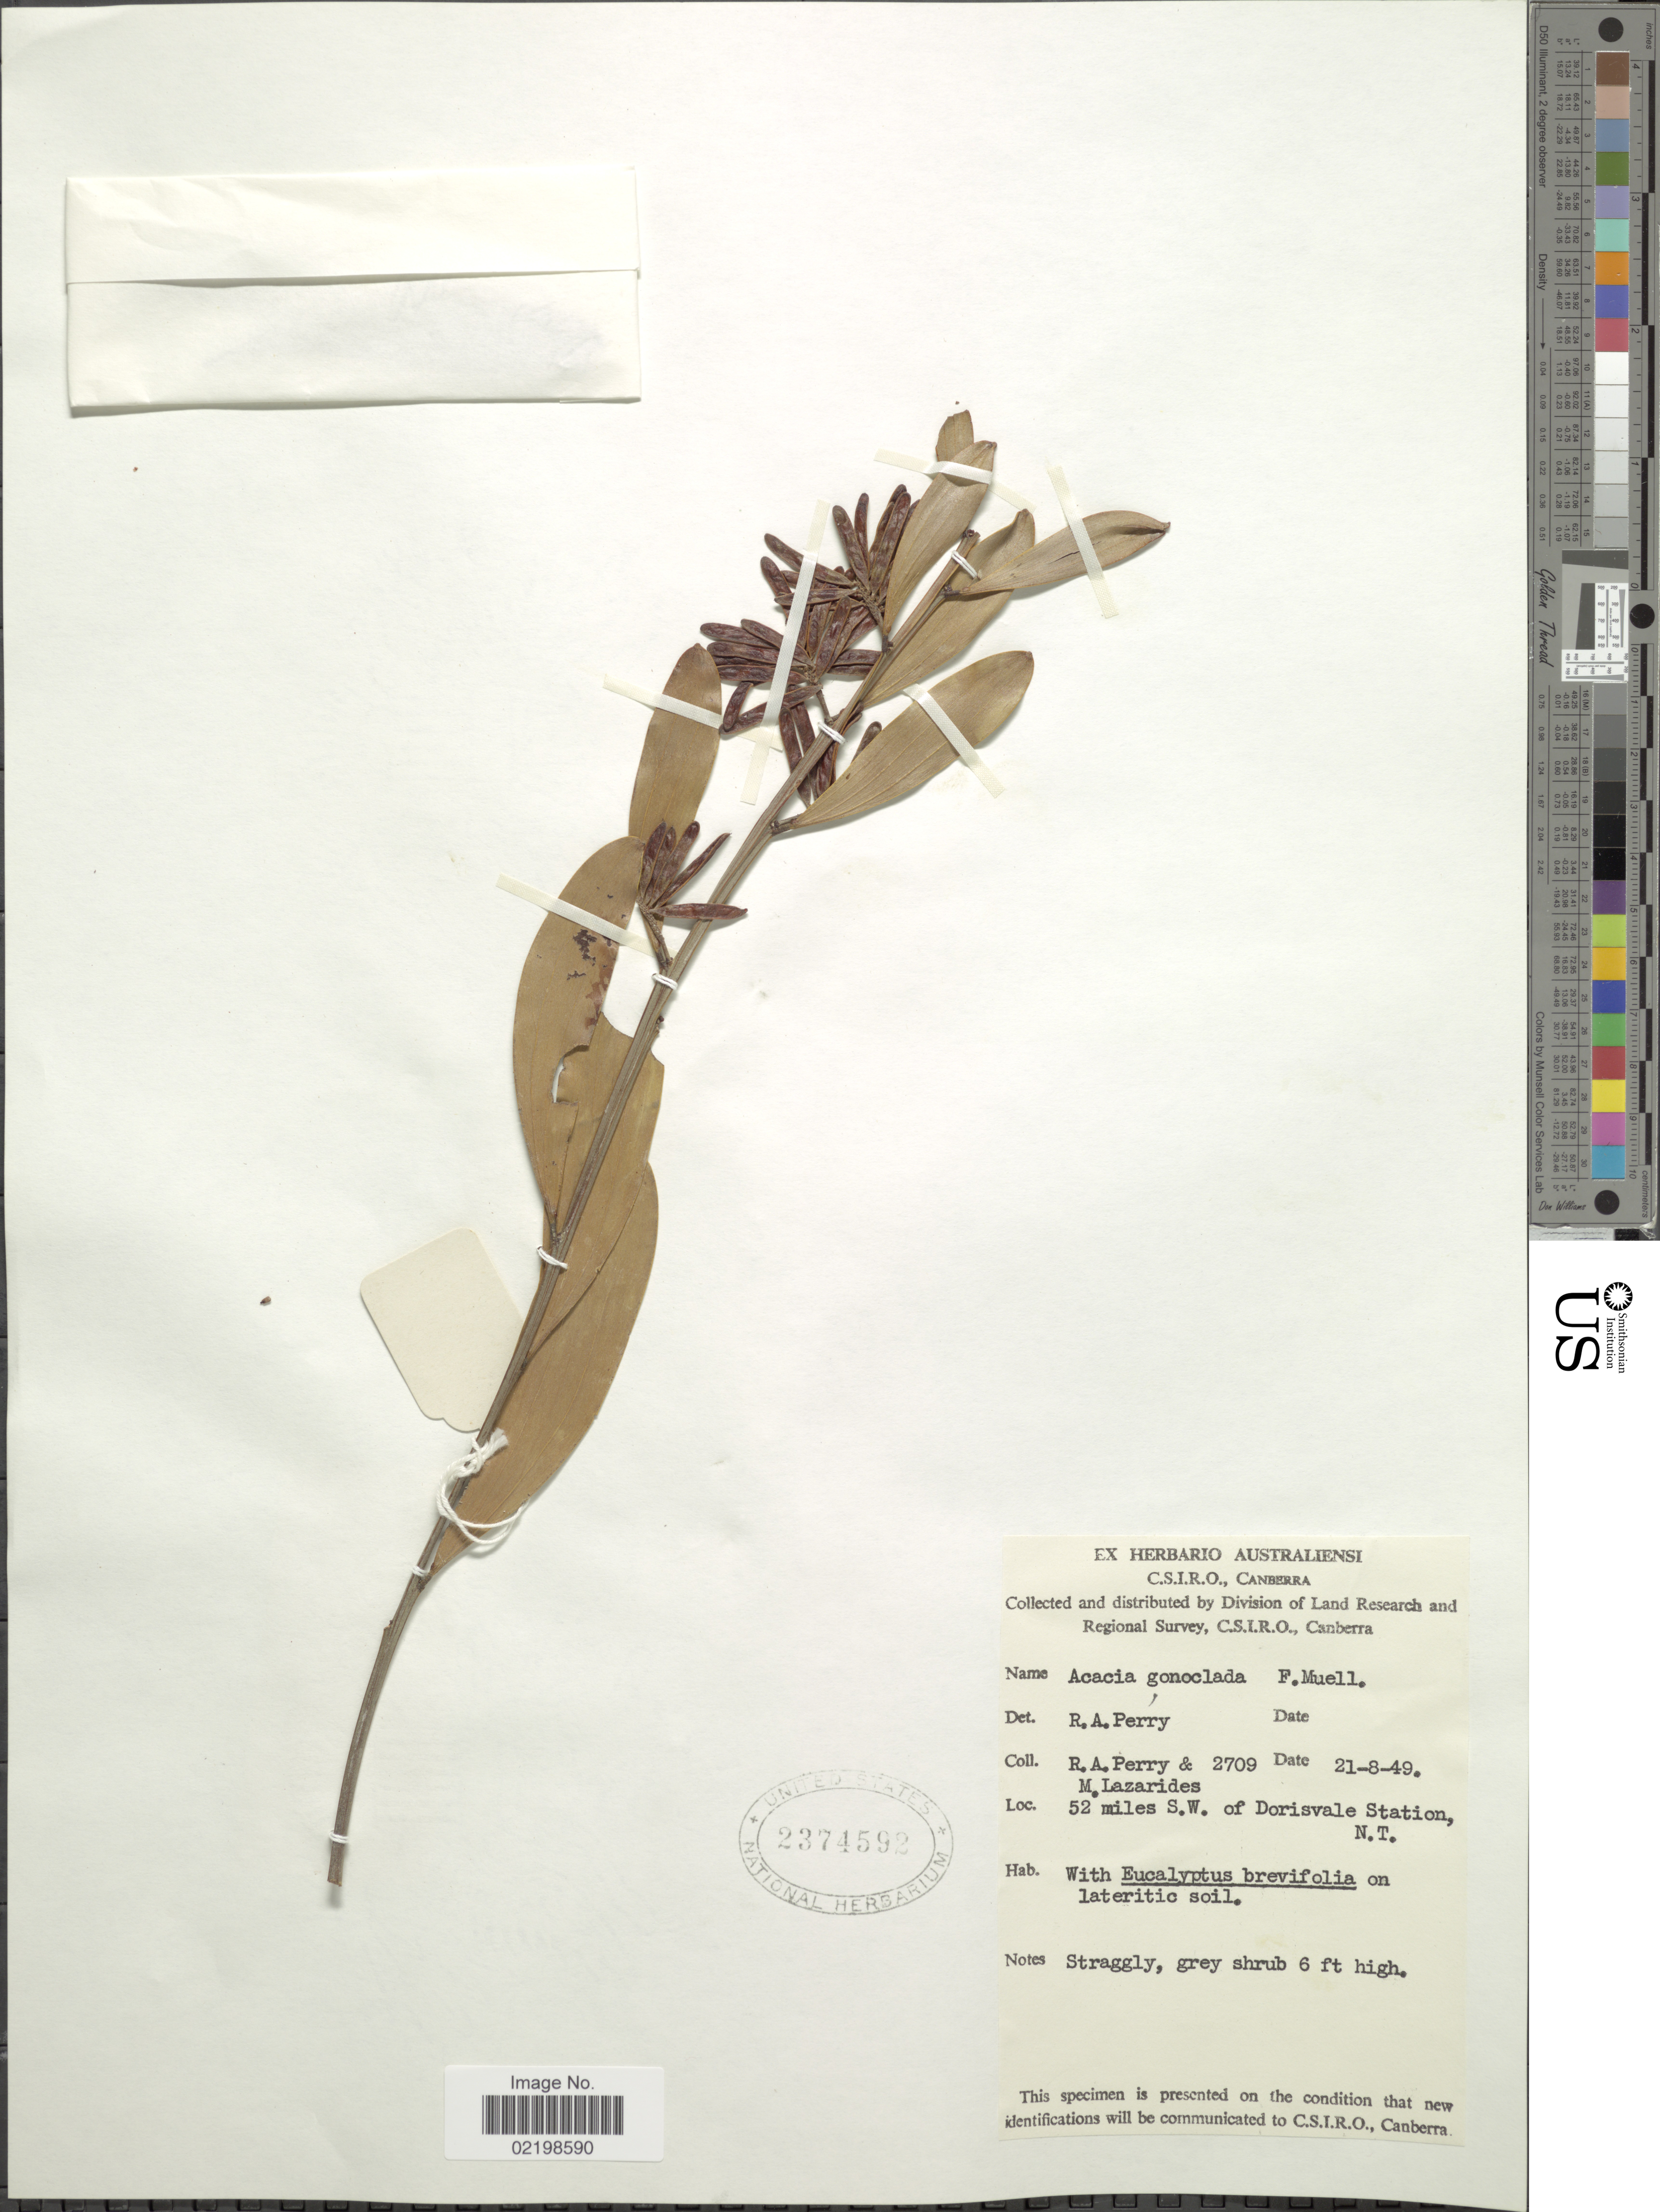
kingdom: Plantae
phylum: Tracheophyta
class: Magnoliopsida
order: Fabales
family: Fabaceae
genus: Acacia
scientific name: Acacia gonoclada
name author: F. Muell.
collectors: Perry, R. A. & M. Lazarides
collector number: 2709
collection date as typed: Transcribed d/m/y: 21/8/49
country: Australia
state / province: Northern Territory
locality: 52 miles S.W. of Dorisvale Station, N.T.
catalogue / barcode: US 2374592